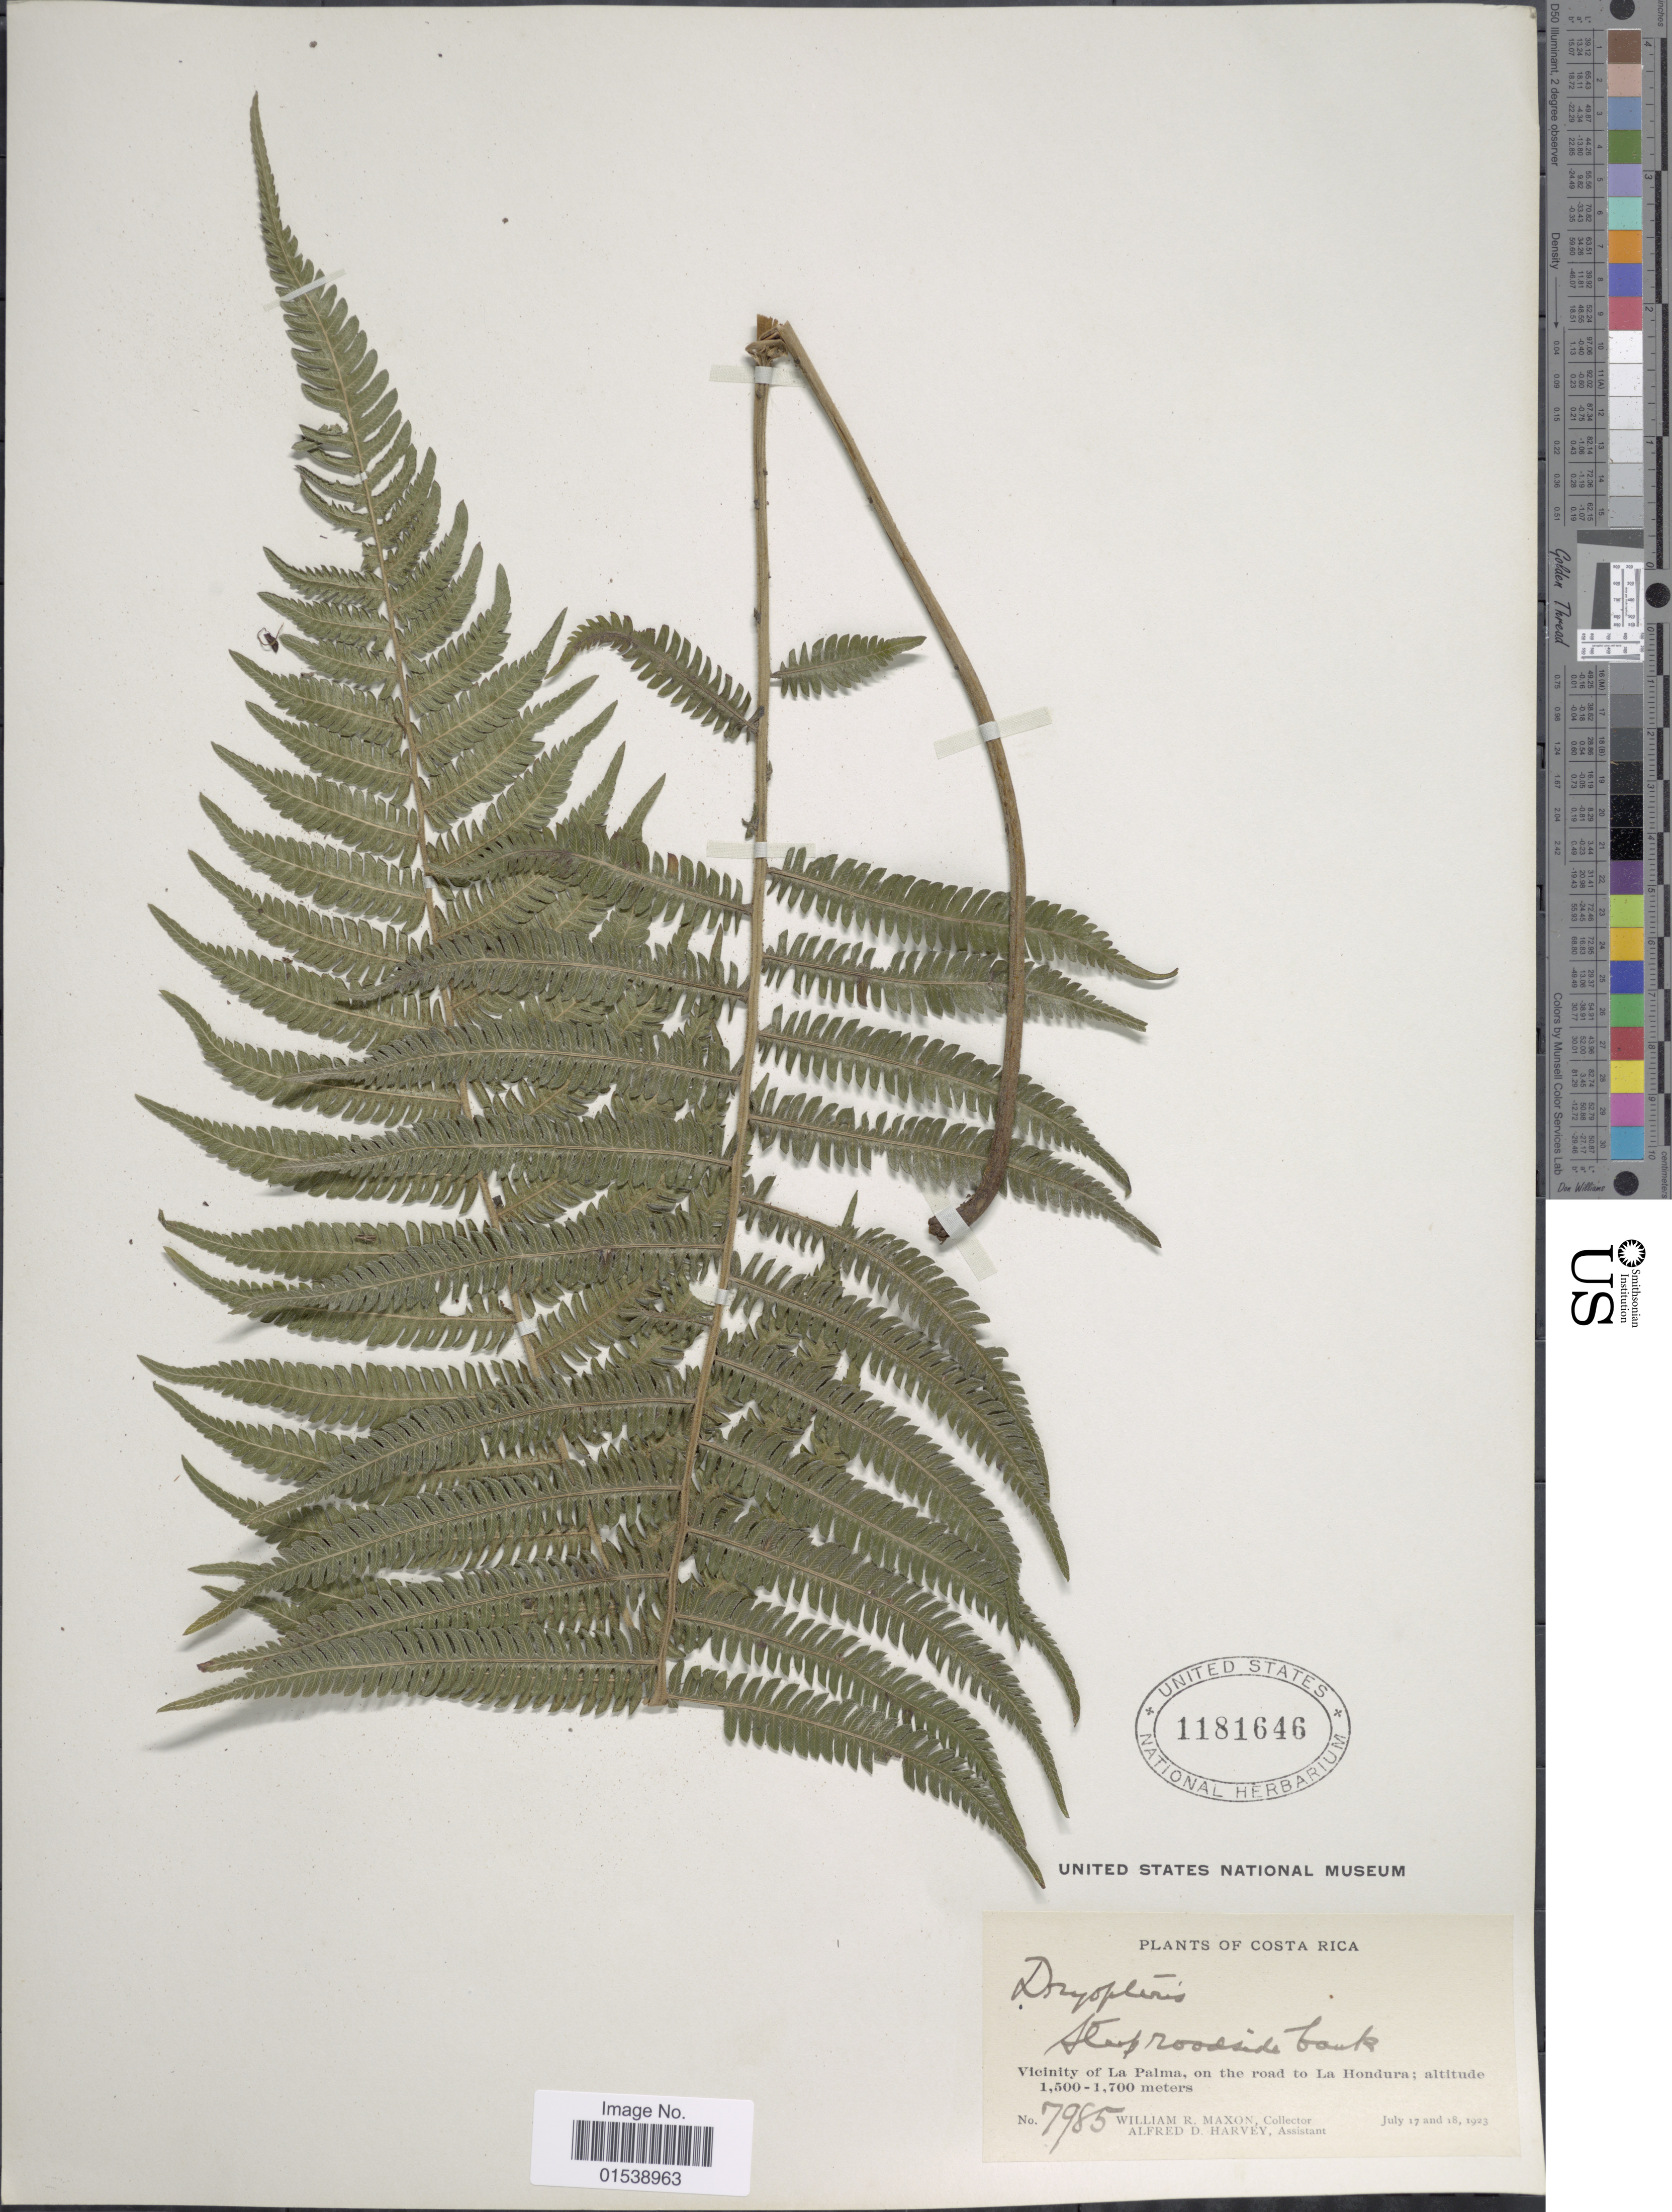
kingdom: Plantae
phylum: Tracheophyta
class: Polypodiopsida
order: Polypodiales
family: Thelypteridaceae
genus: Amauropelta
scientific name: Amauropelta rudis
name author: (Kunze) Pic. Serm.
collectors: W. R. Maxon & A. D. Harvey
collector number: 7985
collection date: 1923-07-17/1923-07-18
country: Costa Rica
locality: Vicinity of La Palma, on the road to La Hondura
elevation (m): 1500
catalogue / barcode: US 1181646